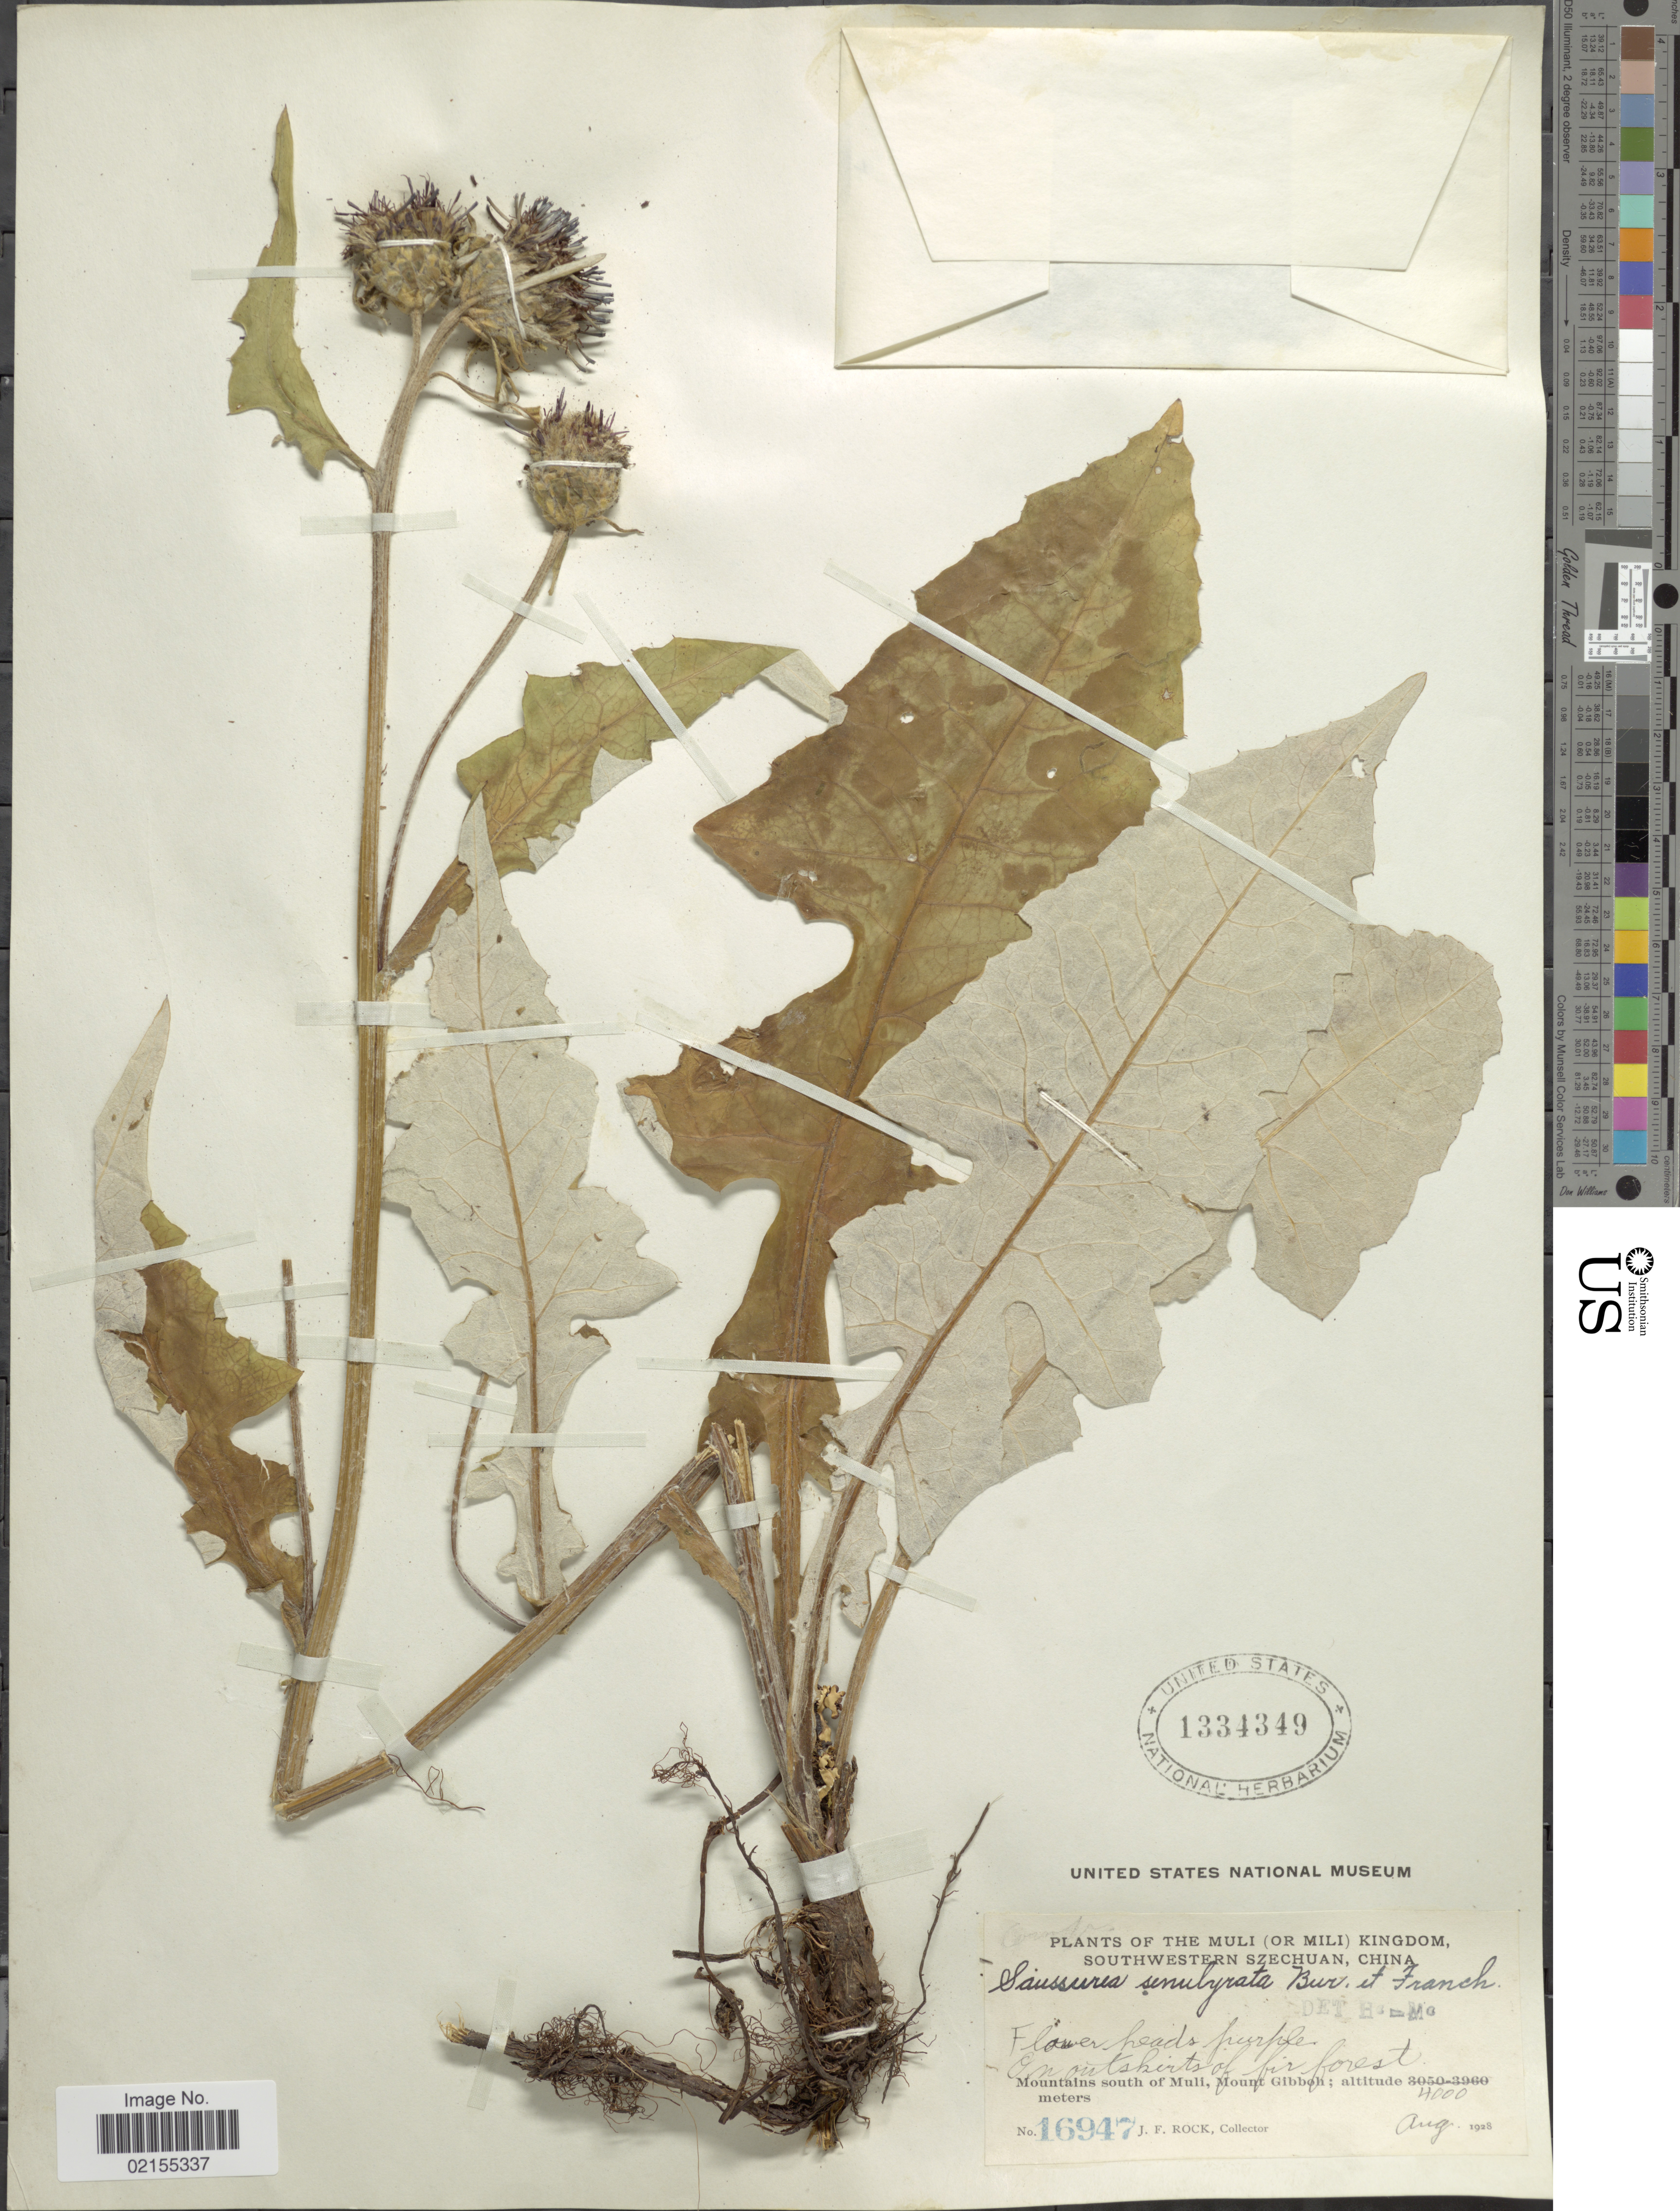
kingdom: Plantae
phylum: Tracheophyta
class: Magnoliopsida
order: Asterales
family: Asteraceae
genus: Saussurea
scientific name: Saussurea semilyrata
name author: Bureau & Franch.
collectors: J. Rock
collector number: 16947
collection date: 1928-08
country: China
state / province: Sichuan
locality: The Muli (Or Mili) Kingdom, Southwestern Szechuan, China, Mountains south of Muli, Mount Gibboh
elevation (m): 4000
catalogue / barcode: US 1334349